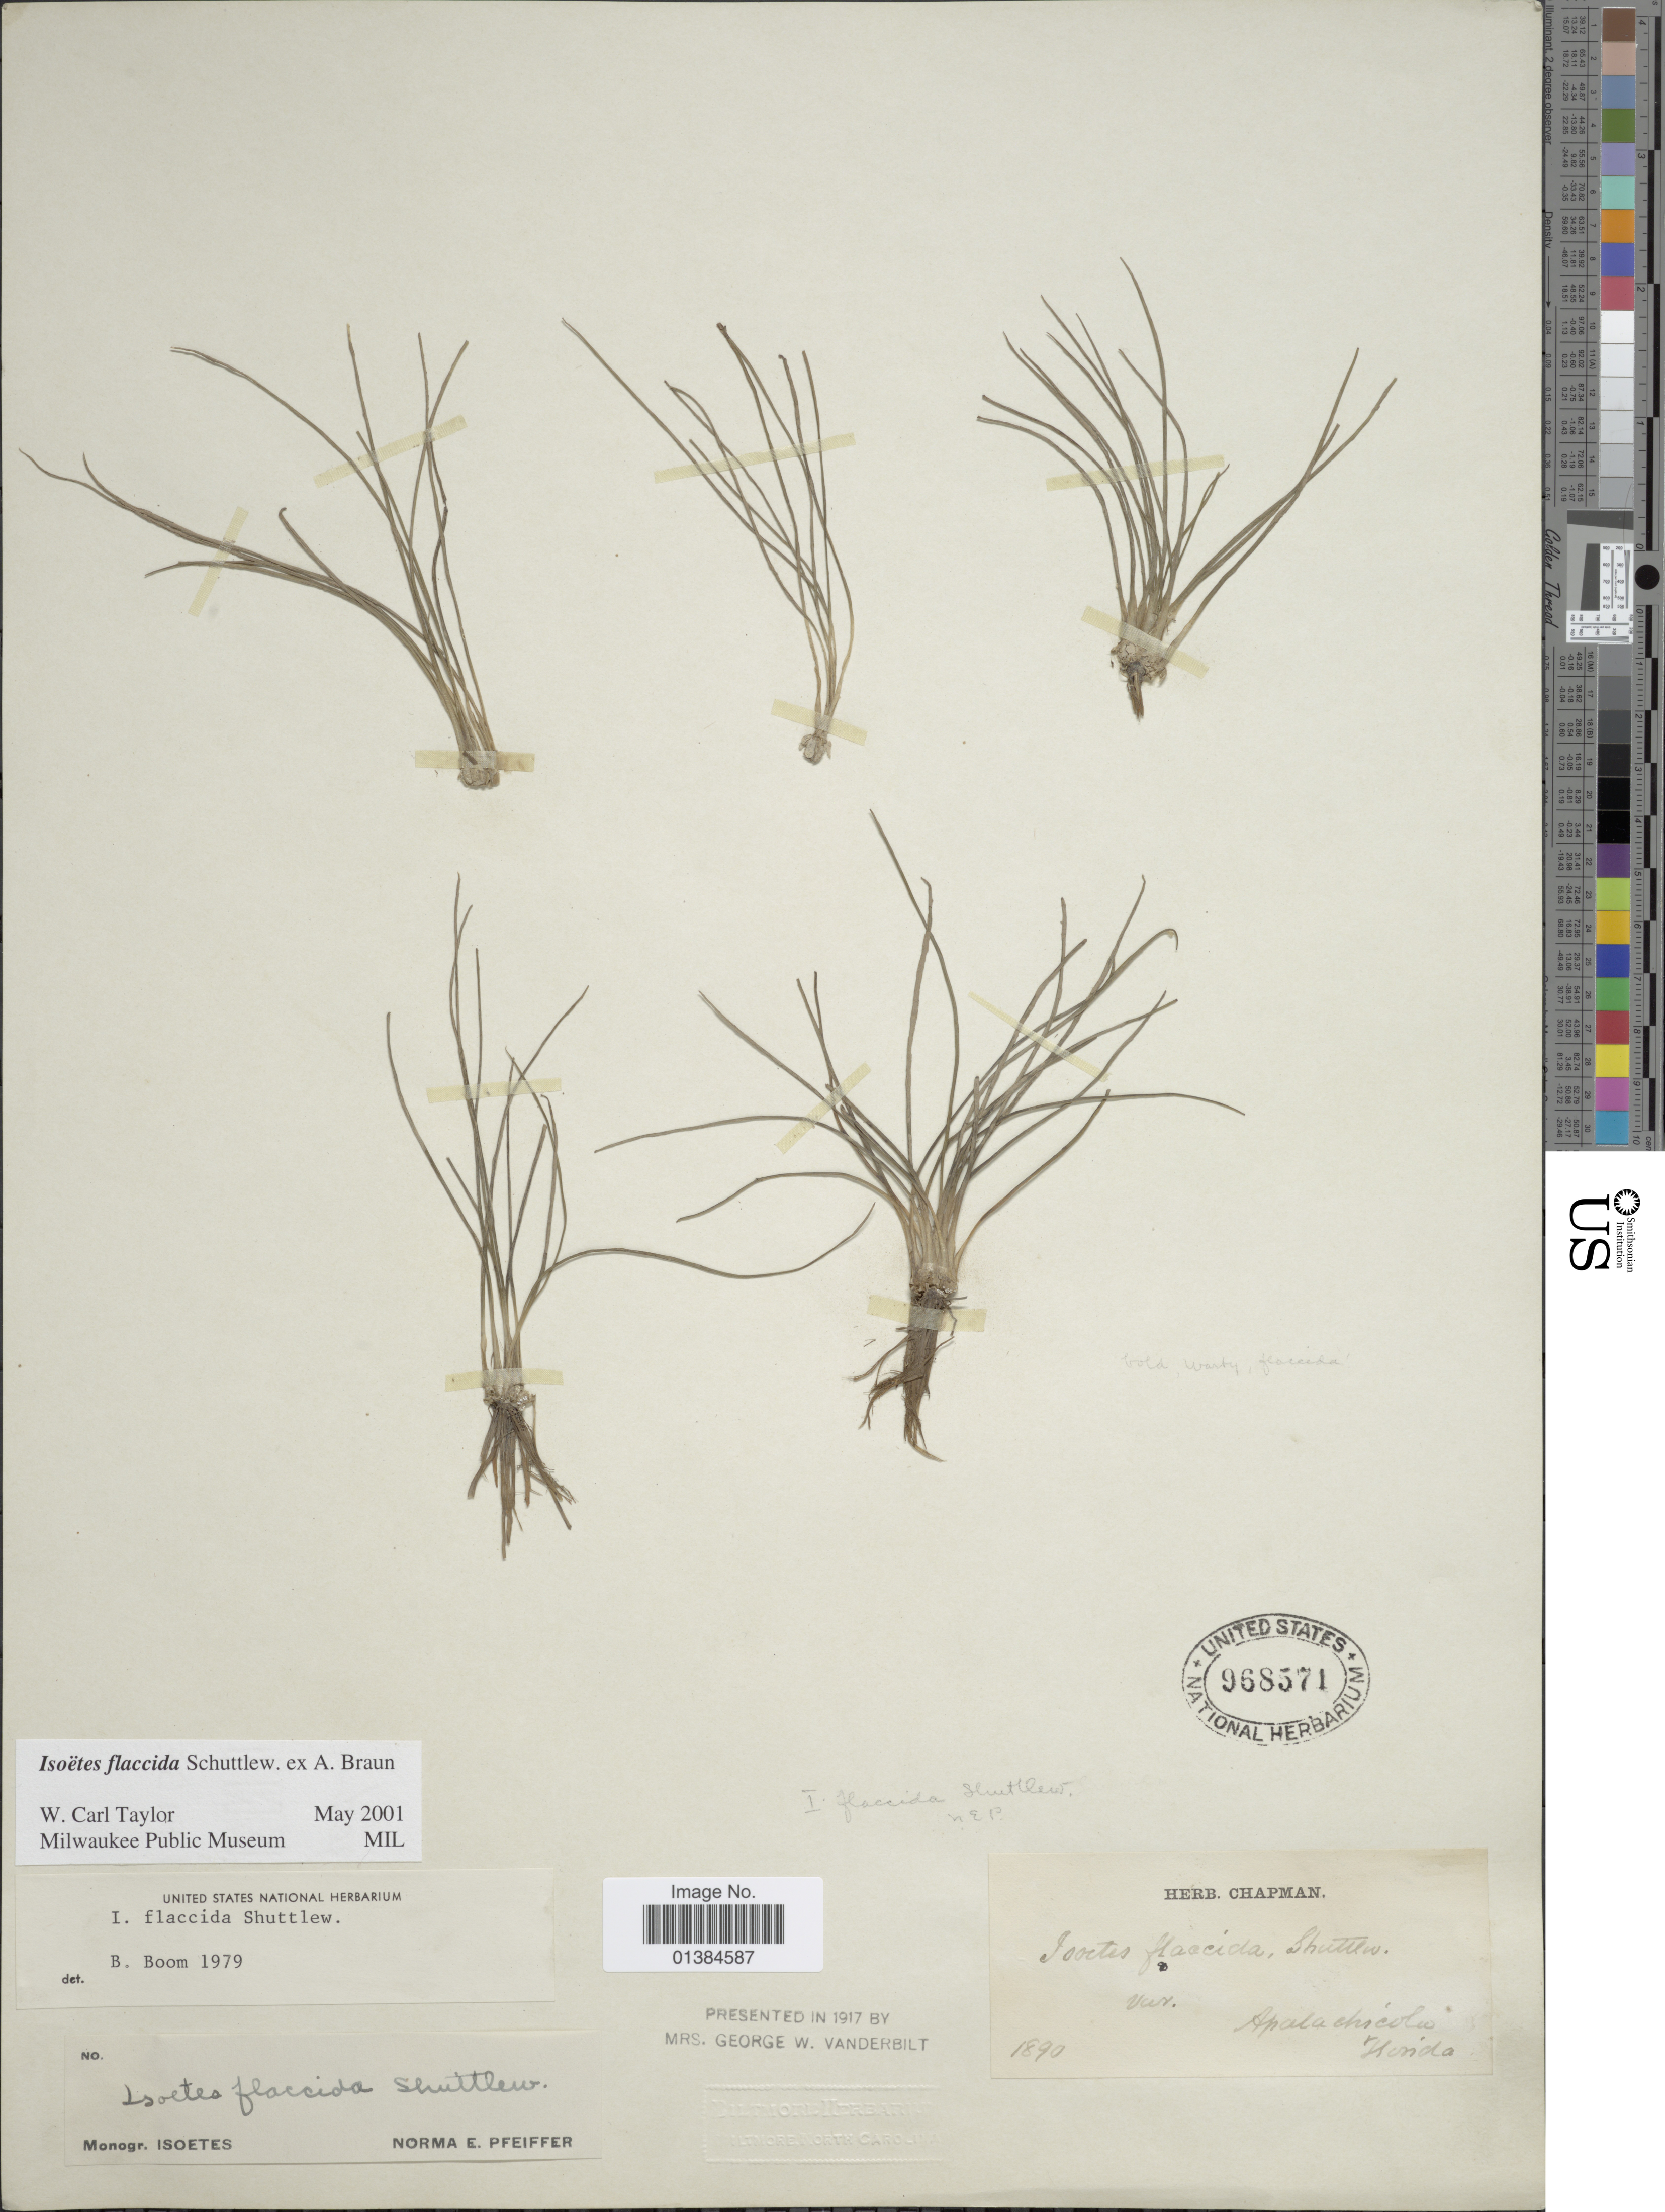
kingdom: Plantae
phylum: Tracheophyta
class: Lycopodiopsida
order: Isoetales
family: Isoetaceae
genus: Isoetes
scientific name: Isoetes flaccida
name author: Shuttlew. ex A. Braun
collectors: ex herb. Chapman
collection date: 1890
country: United States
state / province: Florida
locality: Apalachicola.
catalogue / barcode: US 968571